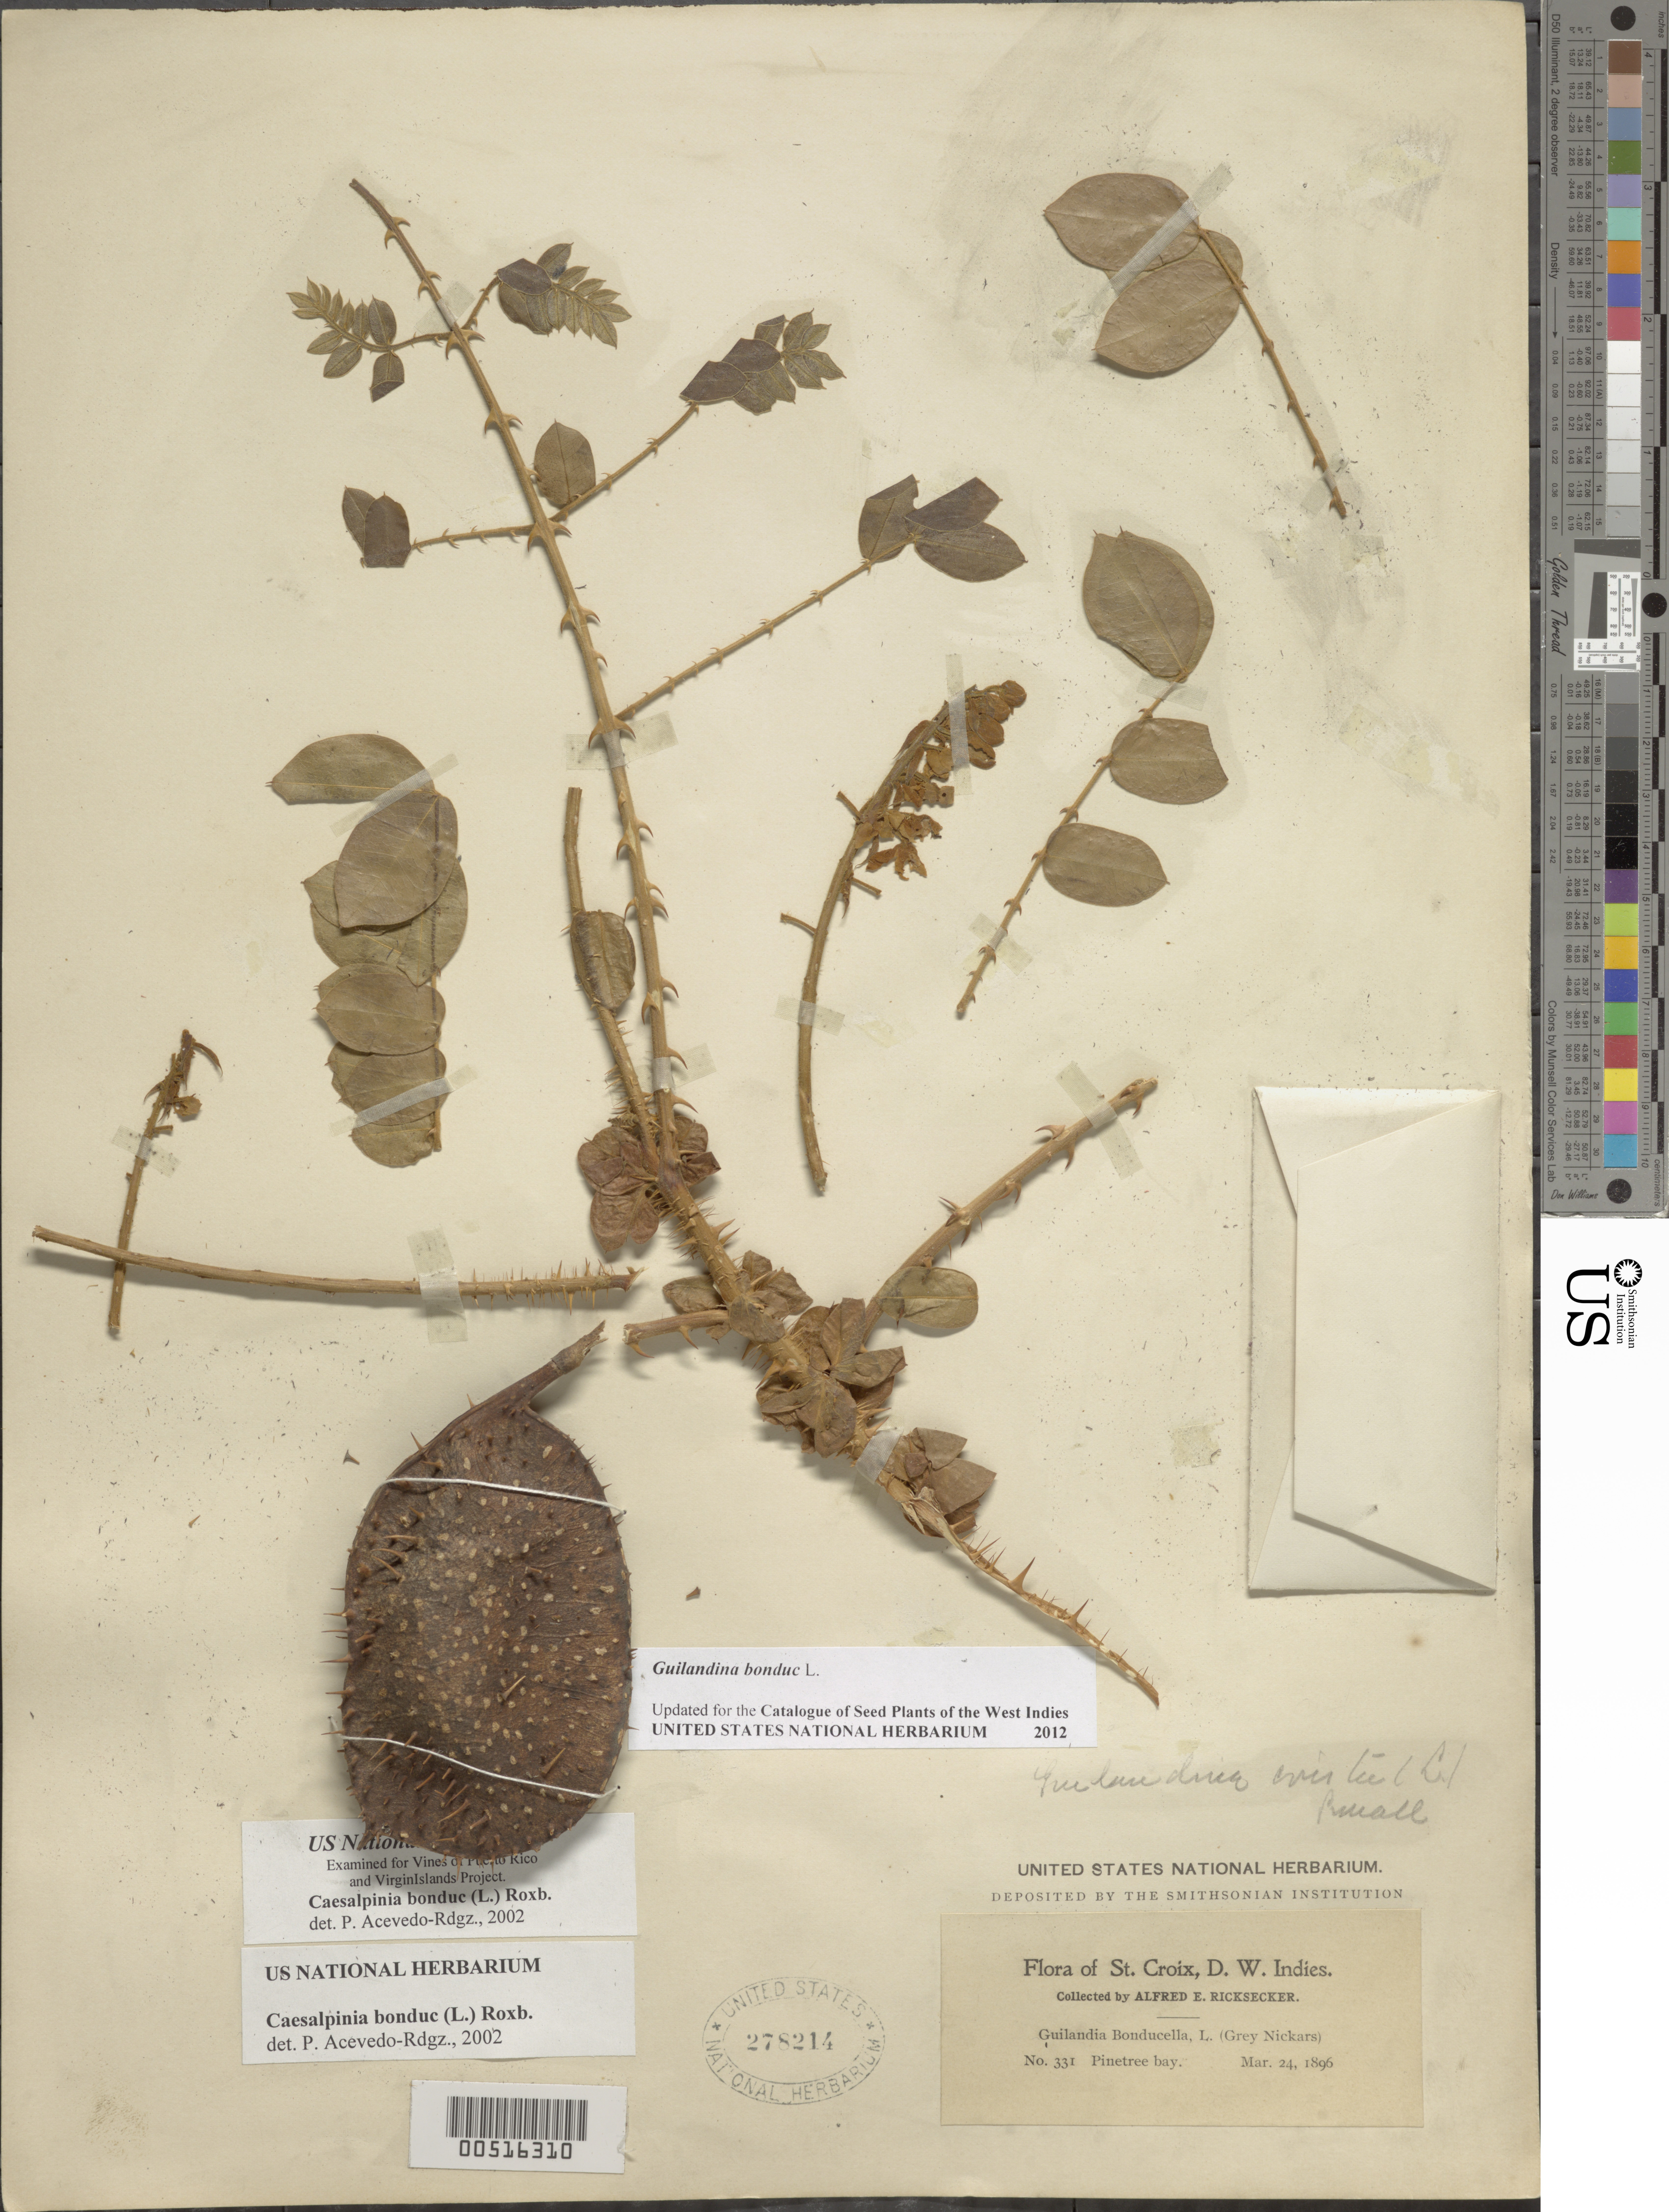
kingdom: Plantae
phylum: Tracheophyta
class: Magnoliopsida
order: Fabales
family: Fabaceae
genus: Guilandina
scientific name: Guilandina bonduc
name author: L.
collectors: A. E. Ricksecker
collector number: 331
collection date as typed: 24 Mar 1896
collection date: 1896-03-24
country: U.S. Virgin Islands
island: St. Croix Island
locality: Pinetree Bay.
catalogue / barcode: US 278214